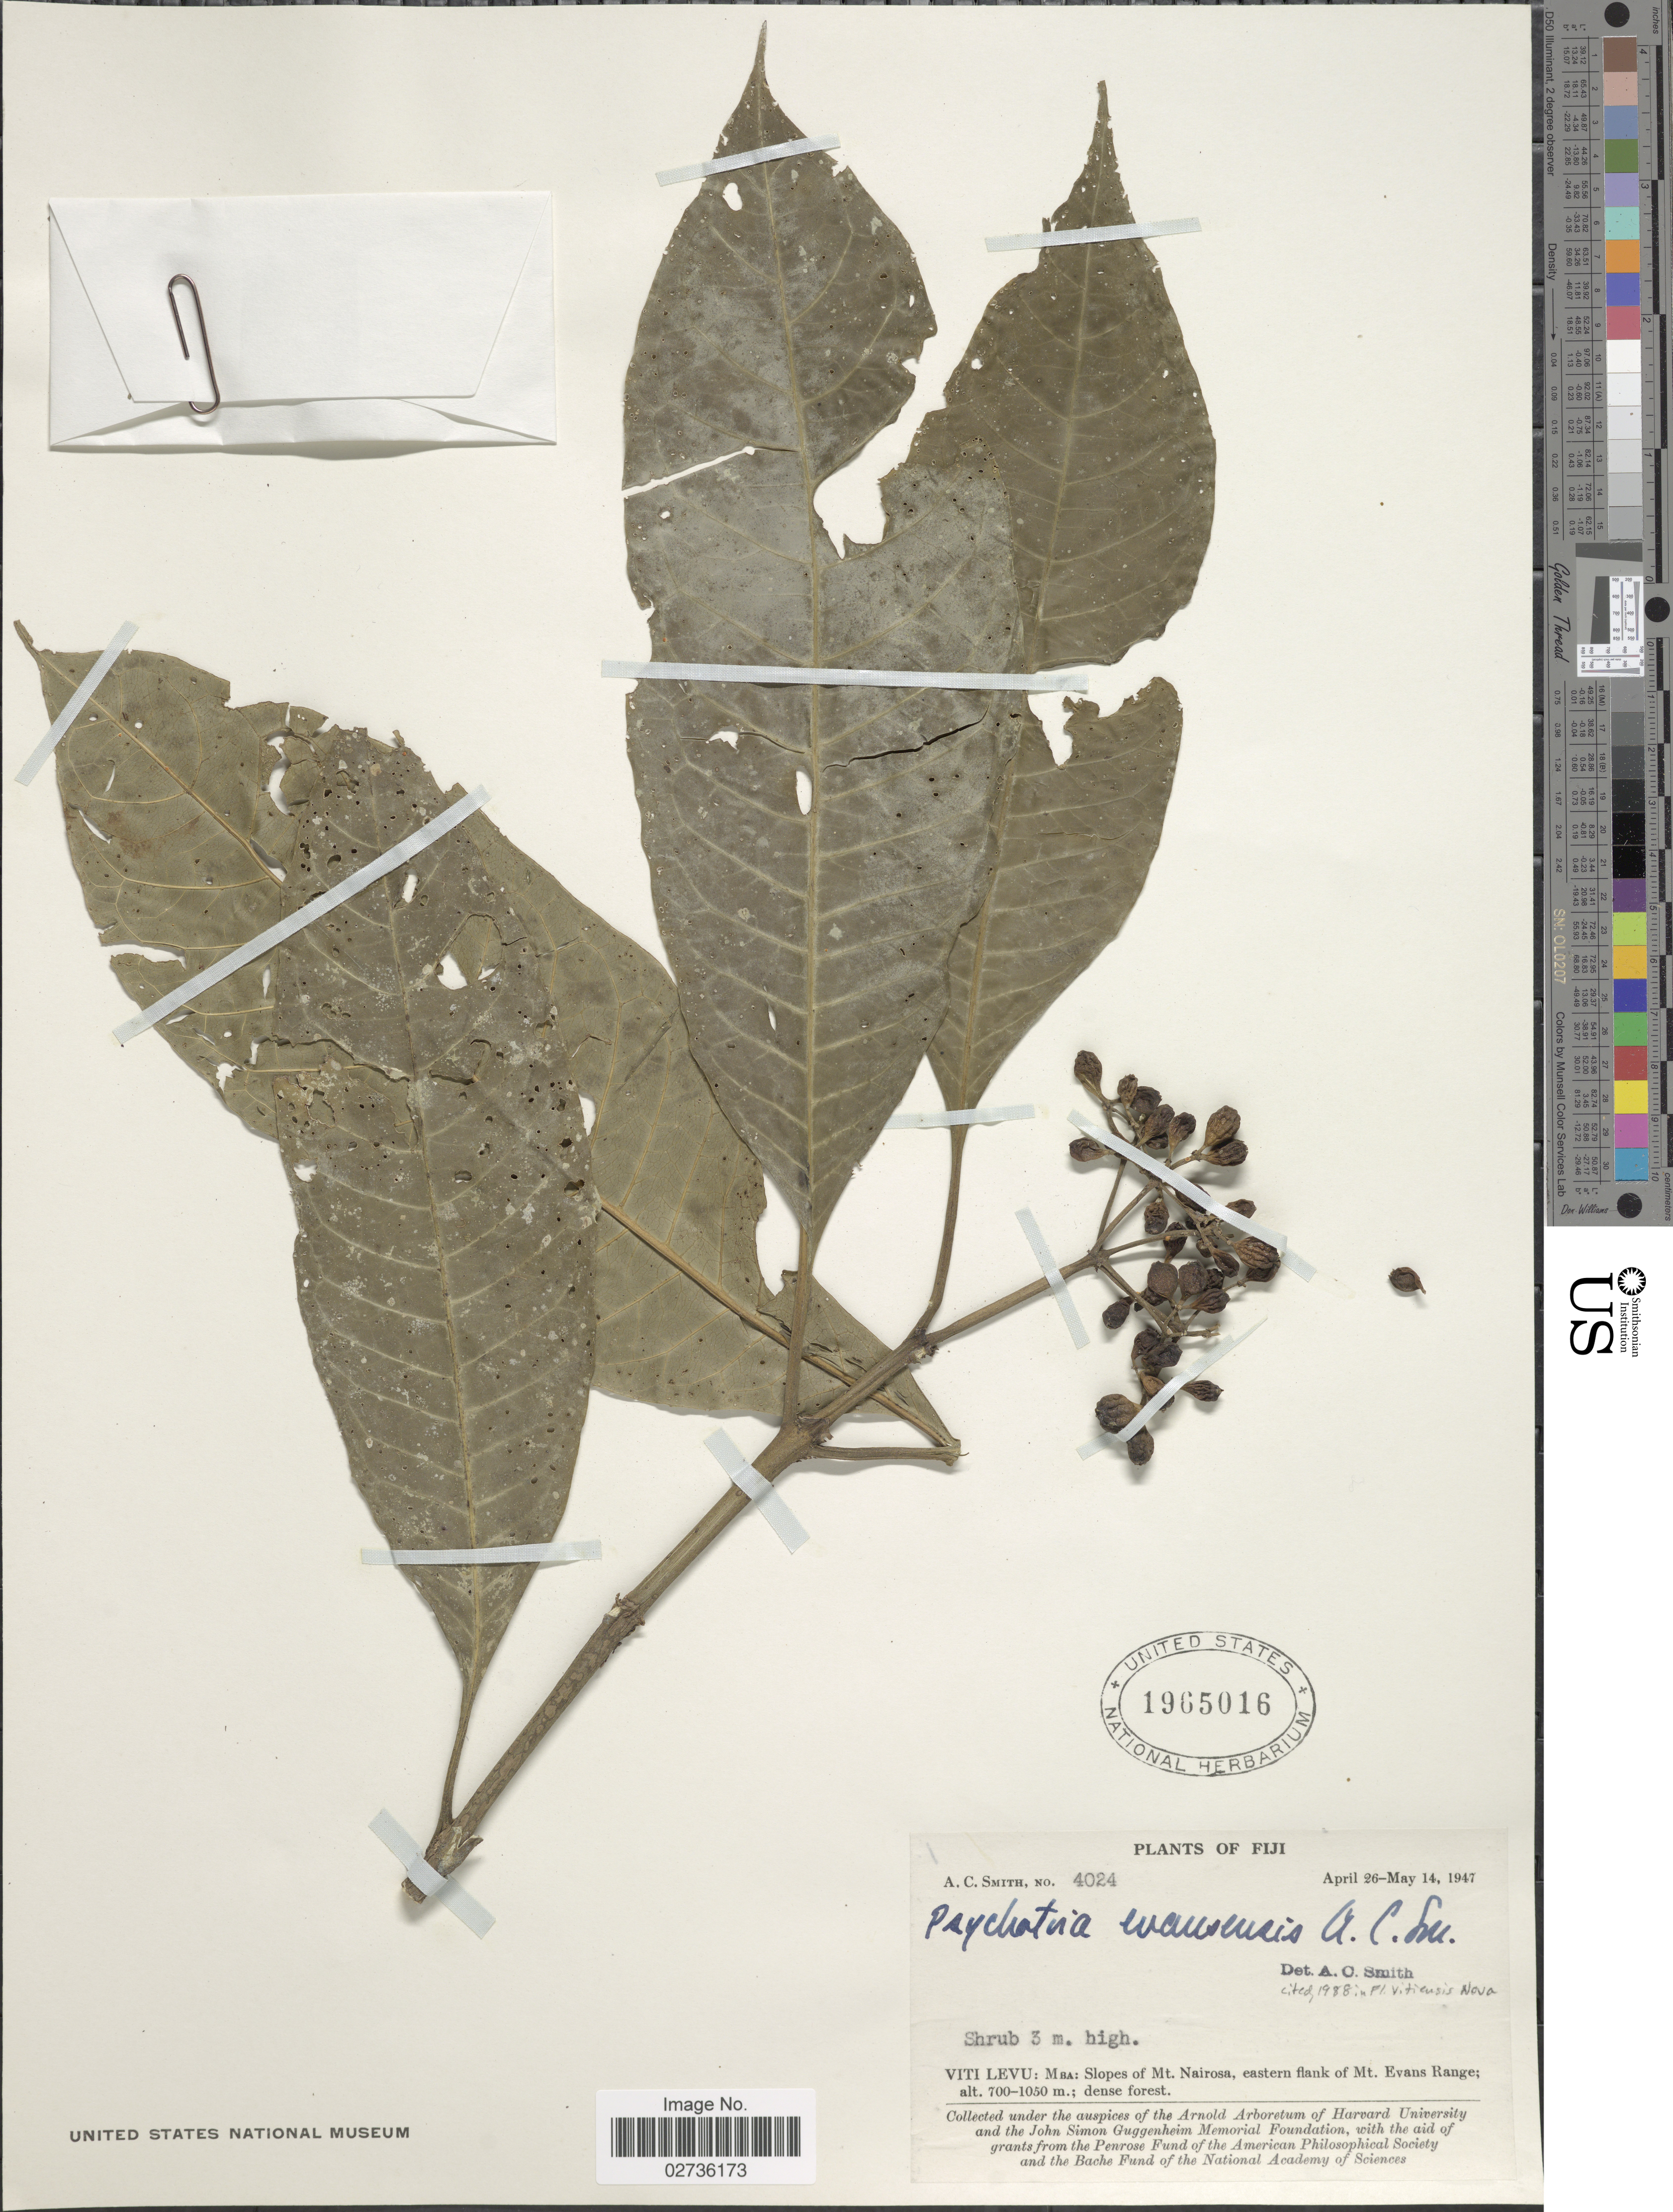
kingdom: Plantae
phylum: Tracheophyta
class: Magnoliopsida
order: Gentianales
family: Rubiaceae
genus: Psychotria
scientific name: Psychotria evansensis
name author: A.C. Sm.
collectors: A. C. Smith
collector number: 4024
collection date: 1947-04-26/1947-05-14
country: Fiji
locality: Viti Levu: MBA: Slopes of Mt. Nairosa, eastern flank of Mt. Evans Range.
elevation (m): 700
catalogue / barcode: US 1965016